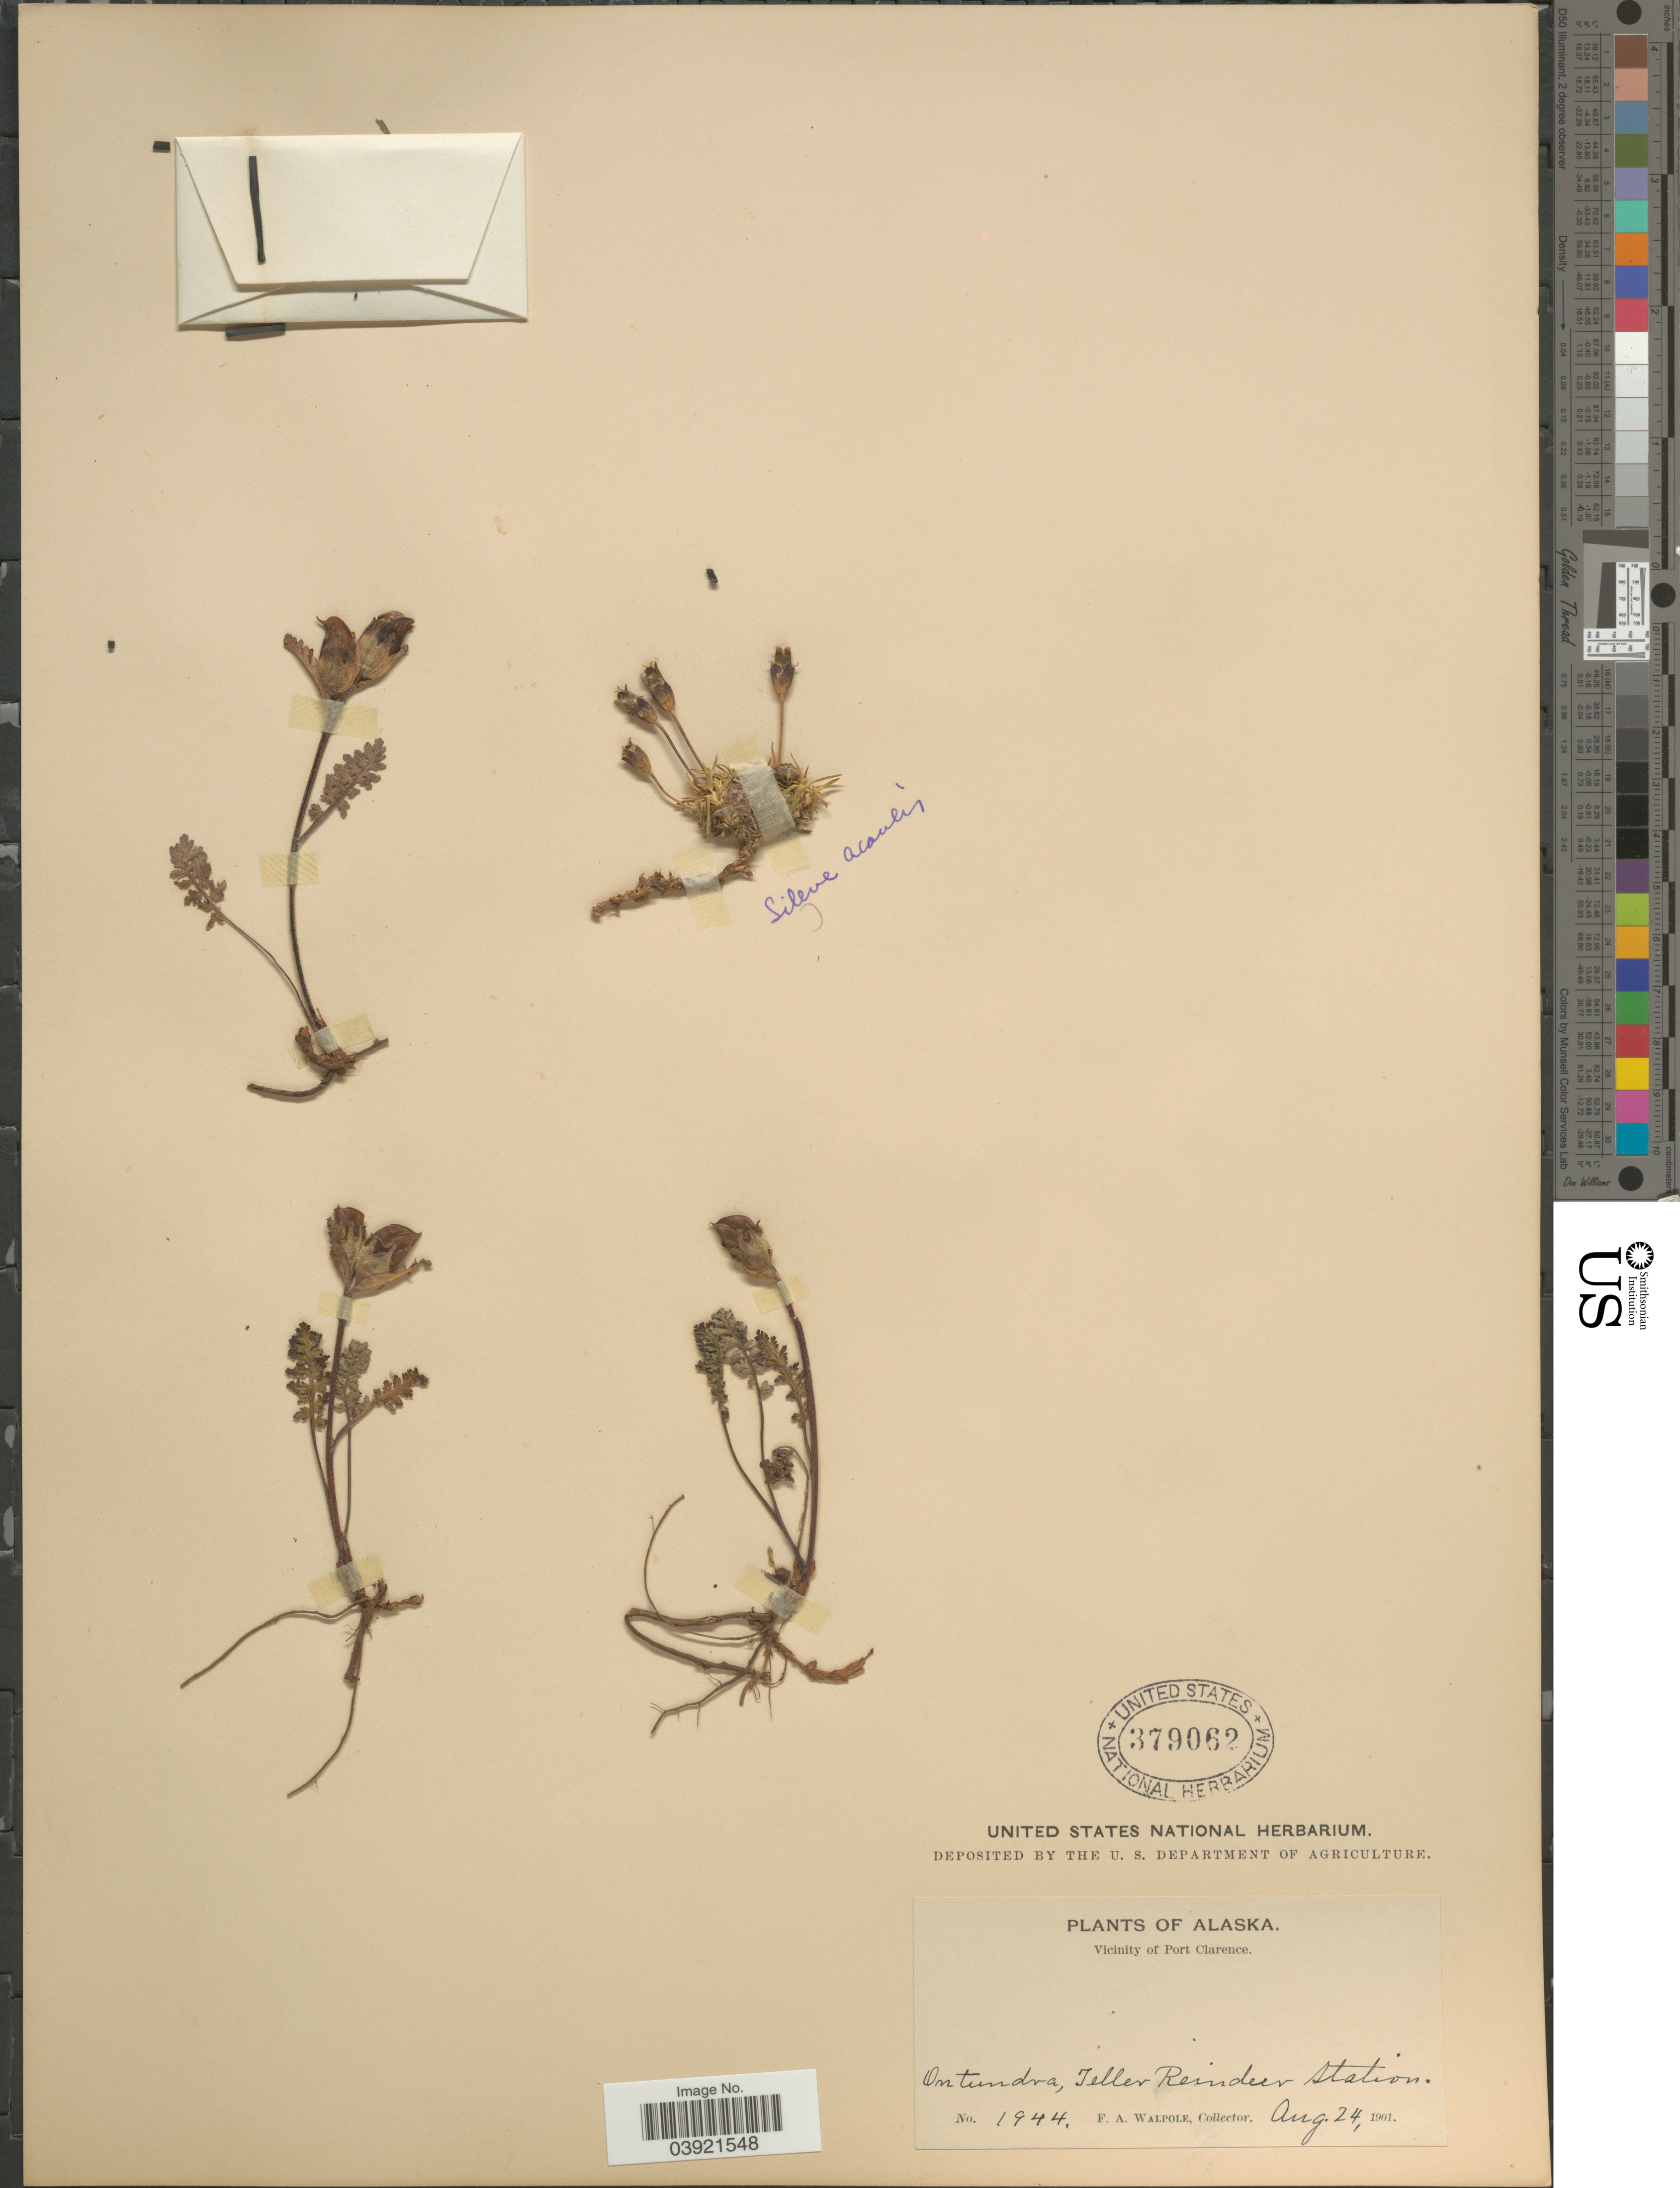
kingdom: Plantae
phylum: Tracheophyta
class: Magnoliopsida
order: Lamiales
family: Orobanchaceae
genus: Pedicularis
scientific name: Pedicularis capitata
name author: Adams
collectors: F. Walpole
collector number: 1944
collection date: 1901-08-24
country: United States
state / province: Alaska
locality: Vicinity of Port Clarence. Teller Reindeer Station.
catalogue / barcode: US 379062